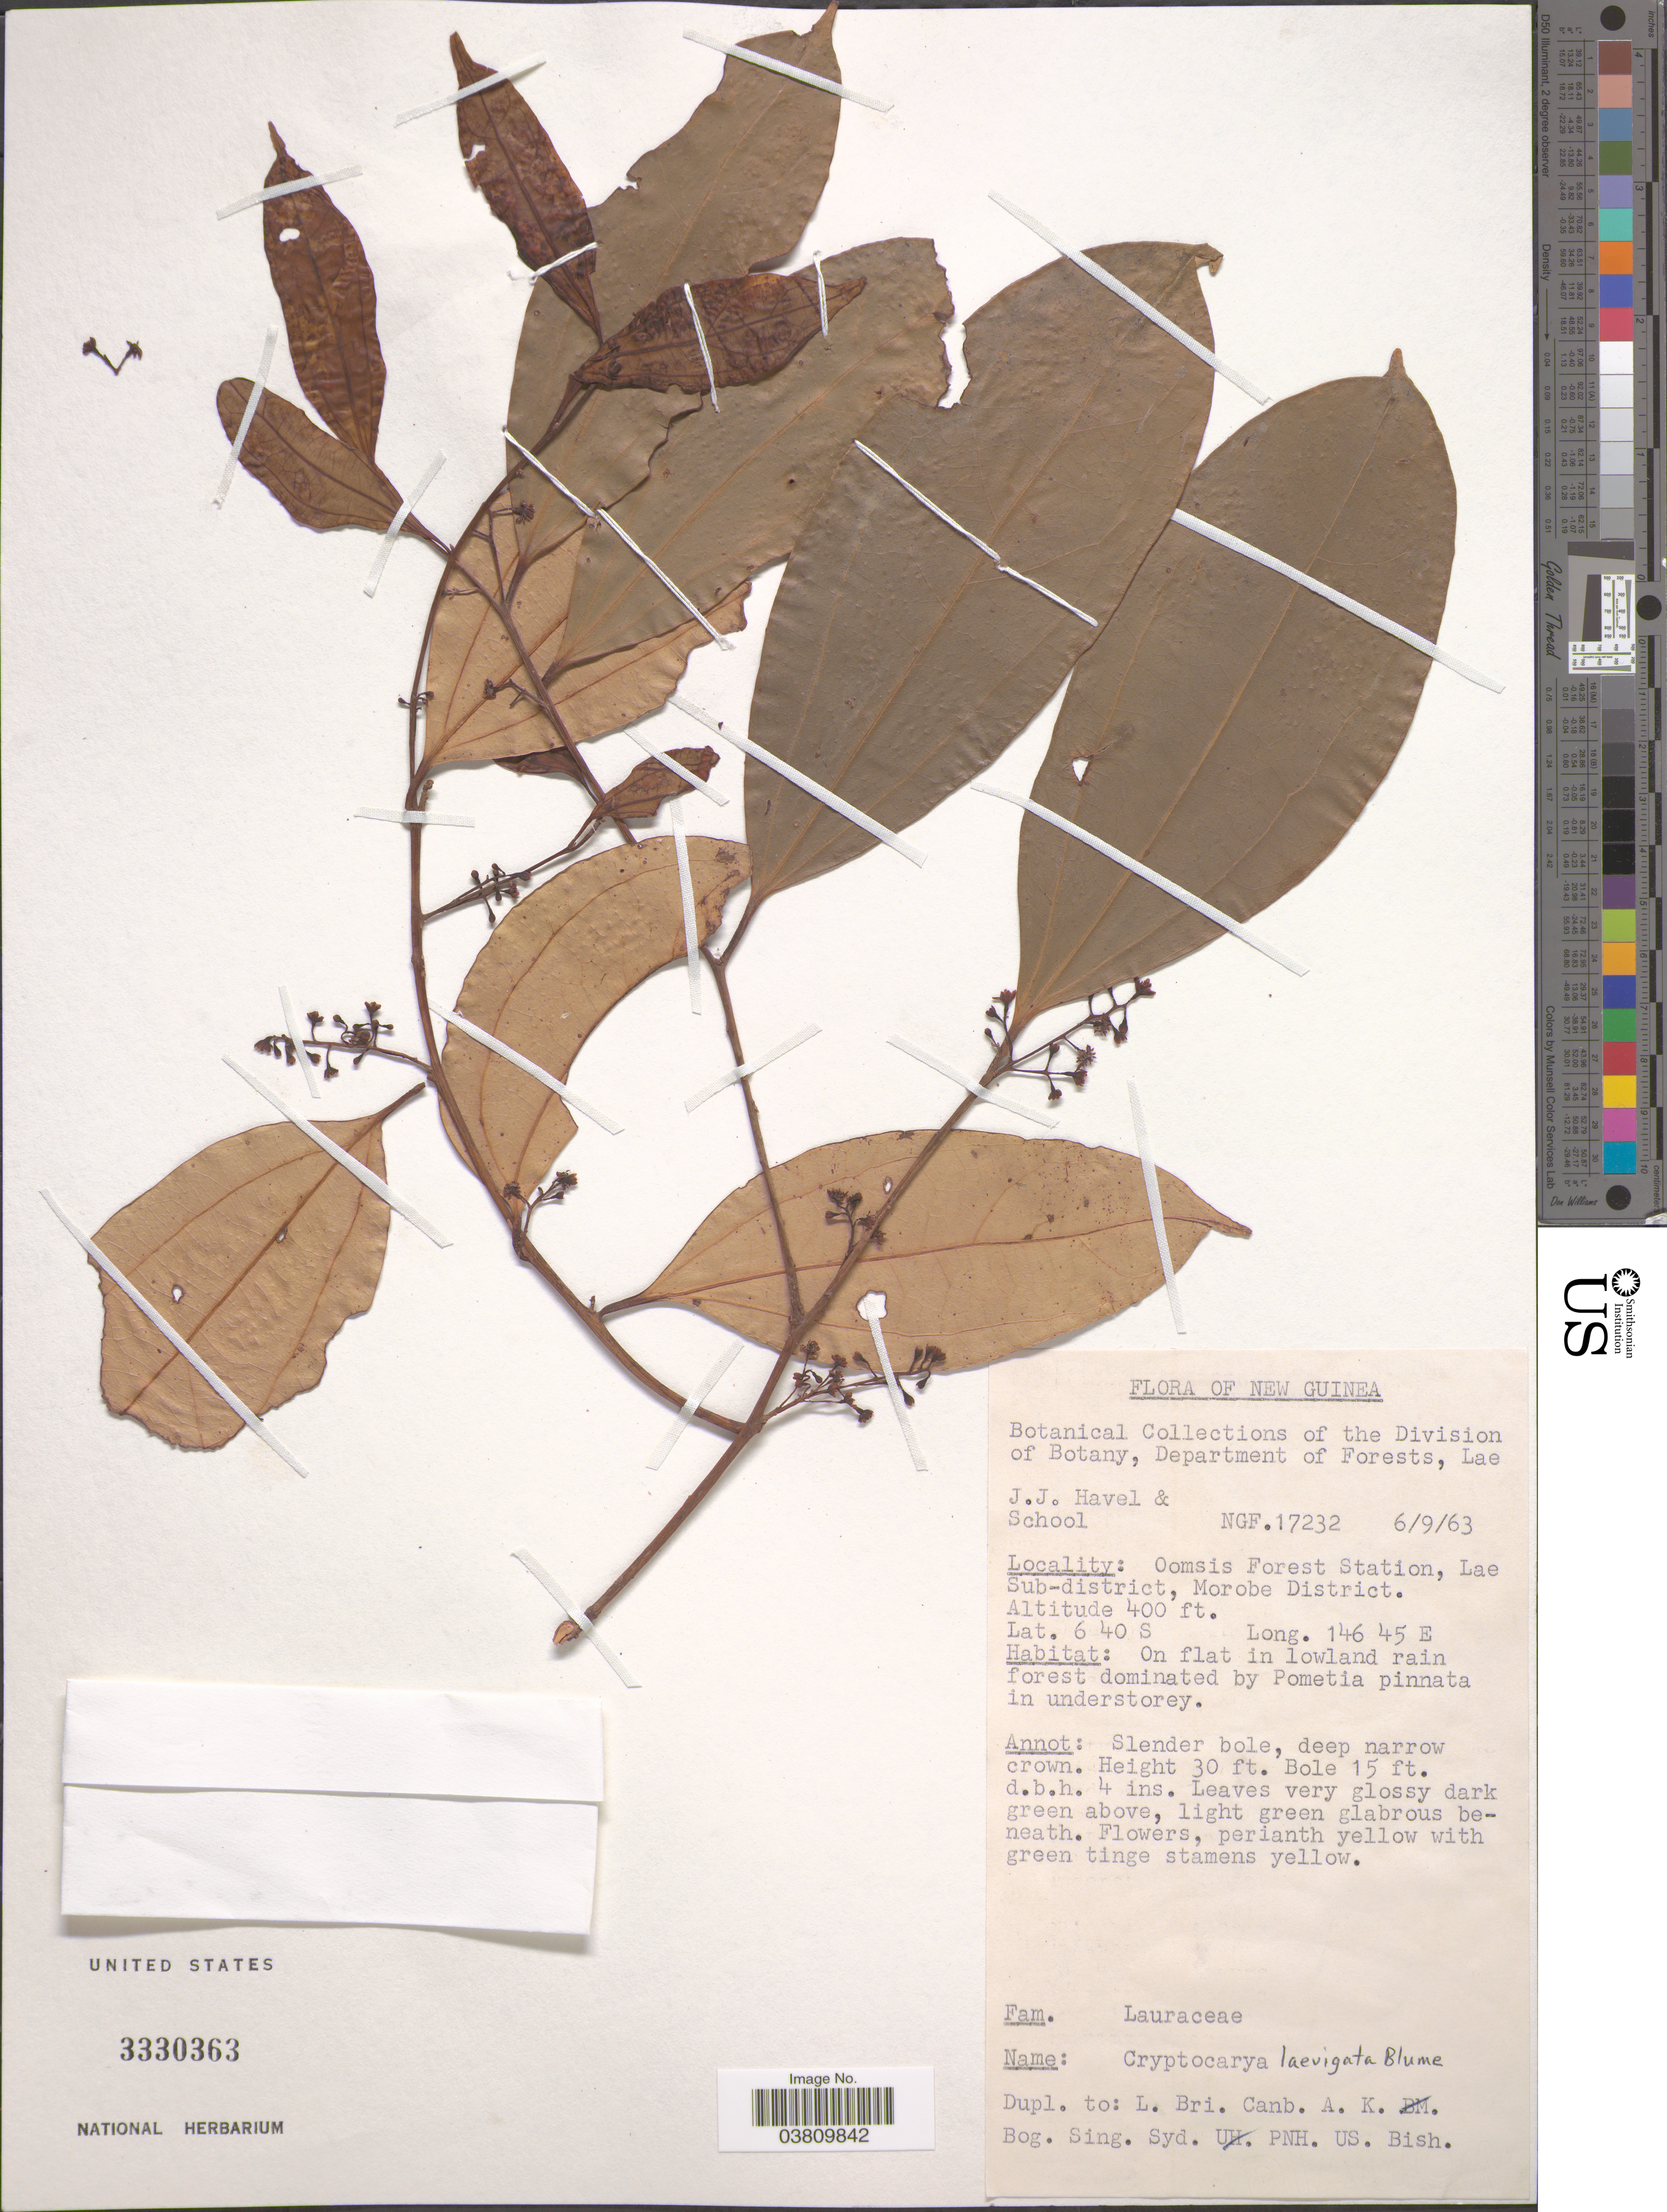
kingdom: Plantae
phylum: Tracheophyta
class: Magnoliopsida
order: Laurales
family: Lauraceae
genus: Cryptocarya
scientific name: Cryptocarya laevigata Elmer, nom illeg., non Blume (1825)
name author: Elmer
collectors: J. Havel & School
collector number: NGF 17232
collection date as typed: Transcribed d/m/y: 6/9/63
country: Papua New Guinea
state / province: Morobe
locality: New Guinea. Oomsis Forest Station, Lae Sub-district, Morobe District.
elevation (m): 122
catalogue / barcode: US 3330363